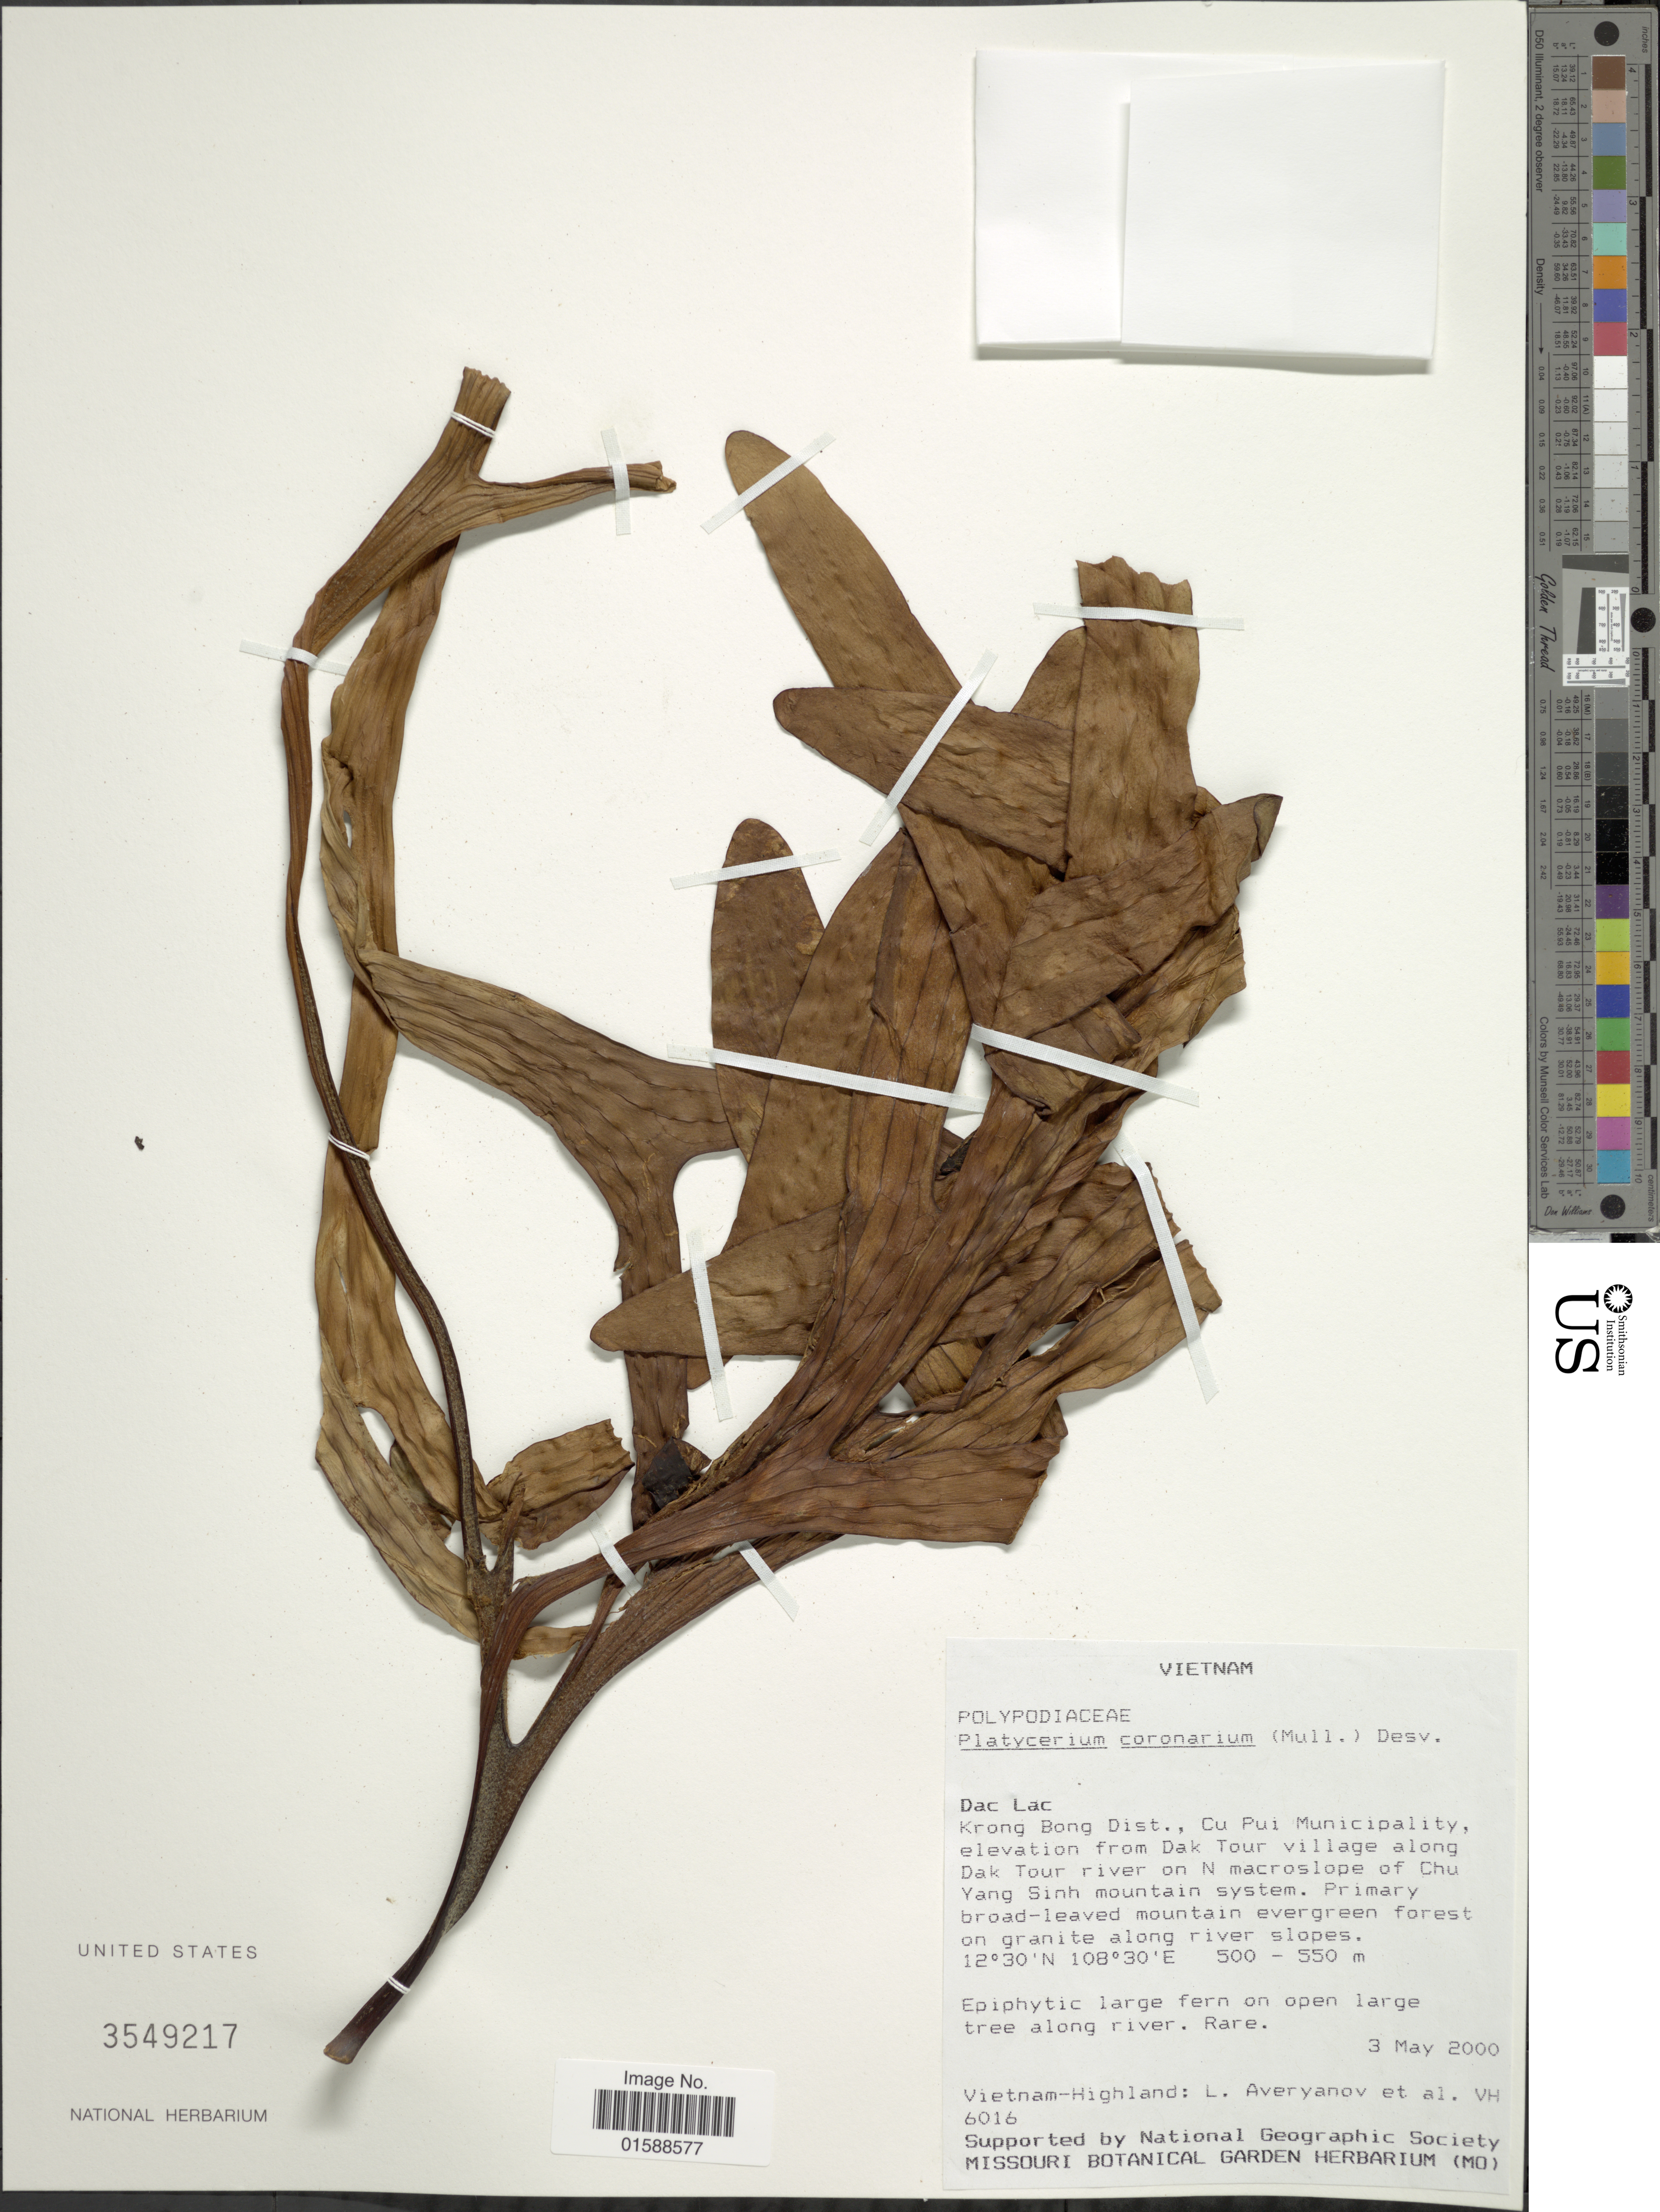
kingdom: Plantae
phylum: Tracheophyta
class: Polypodiopsida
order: Polypodiales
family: Polypodiaceae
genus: Platycerium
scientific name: Platycerium coronarium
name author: (K.D. Koenig ex O.F. Müll.) Desv.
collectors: L. Averyanov & et al.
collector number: VH 6016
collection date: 2000-05-03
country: Vietnam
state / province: Dak Lak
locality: Dac Lac. Krong Bong Dist., Cu Pui Municipality, elevation from Dak Tour village along Dak Tour river on N macroslope of Chu yang Sinh mountain system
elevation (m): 500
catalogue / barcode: US 3549217